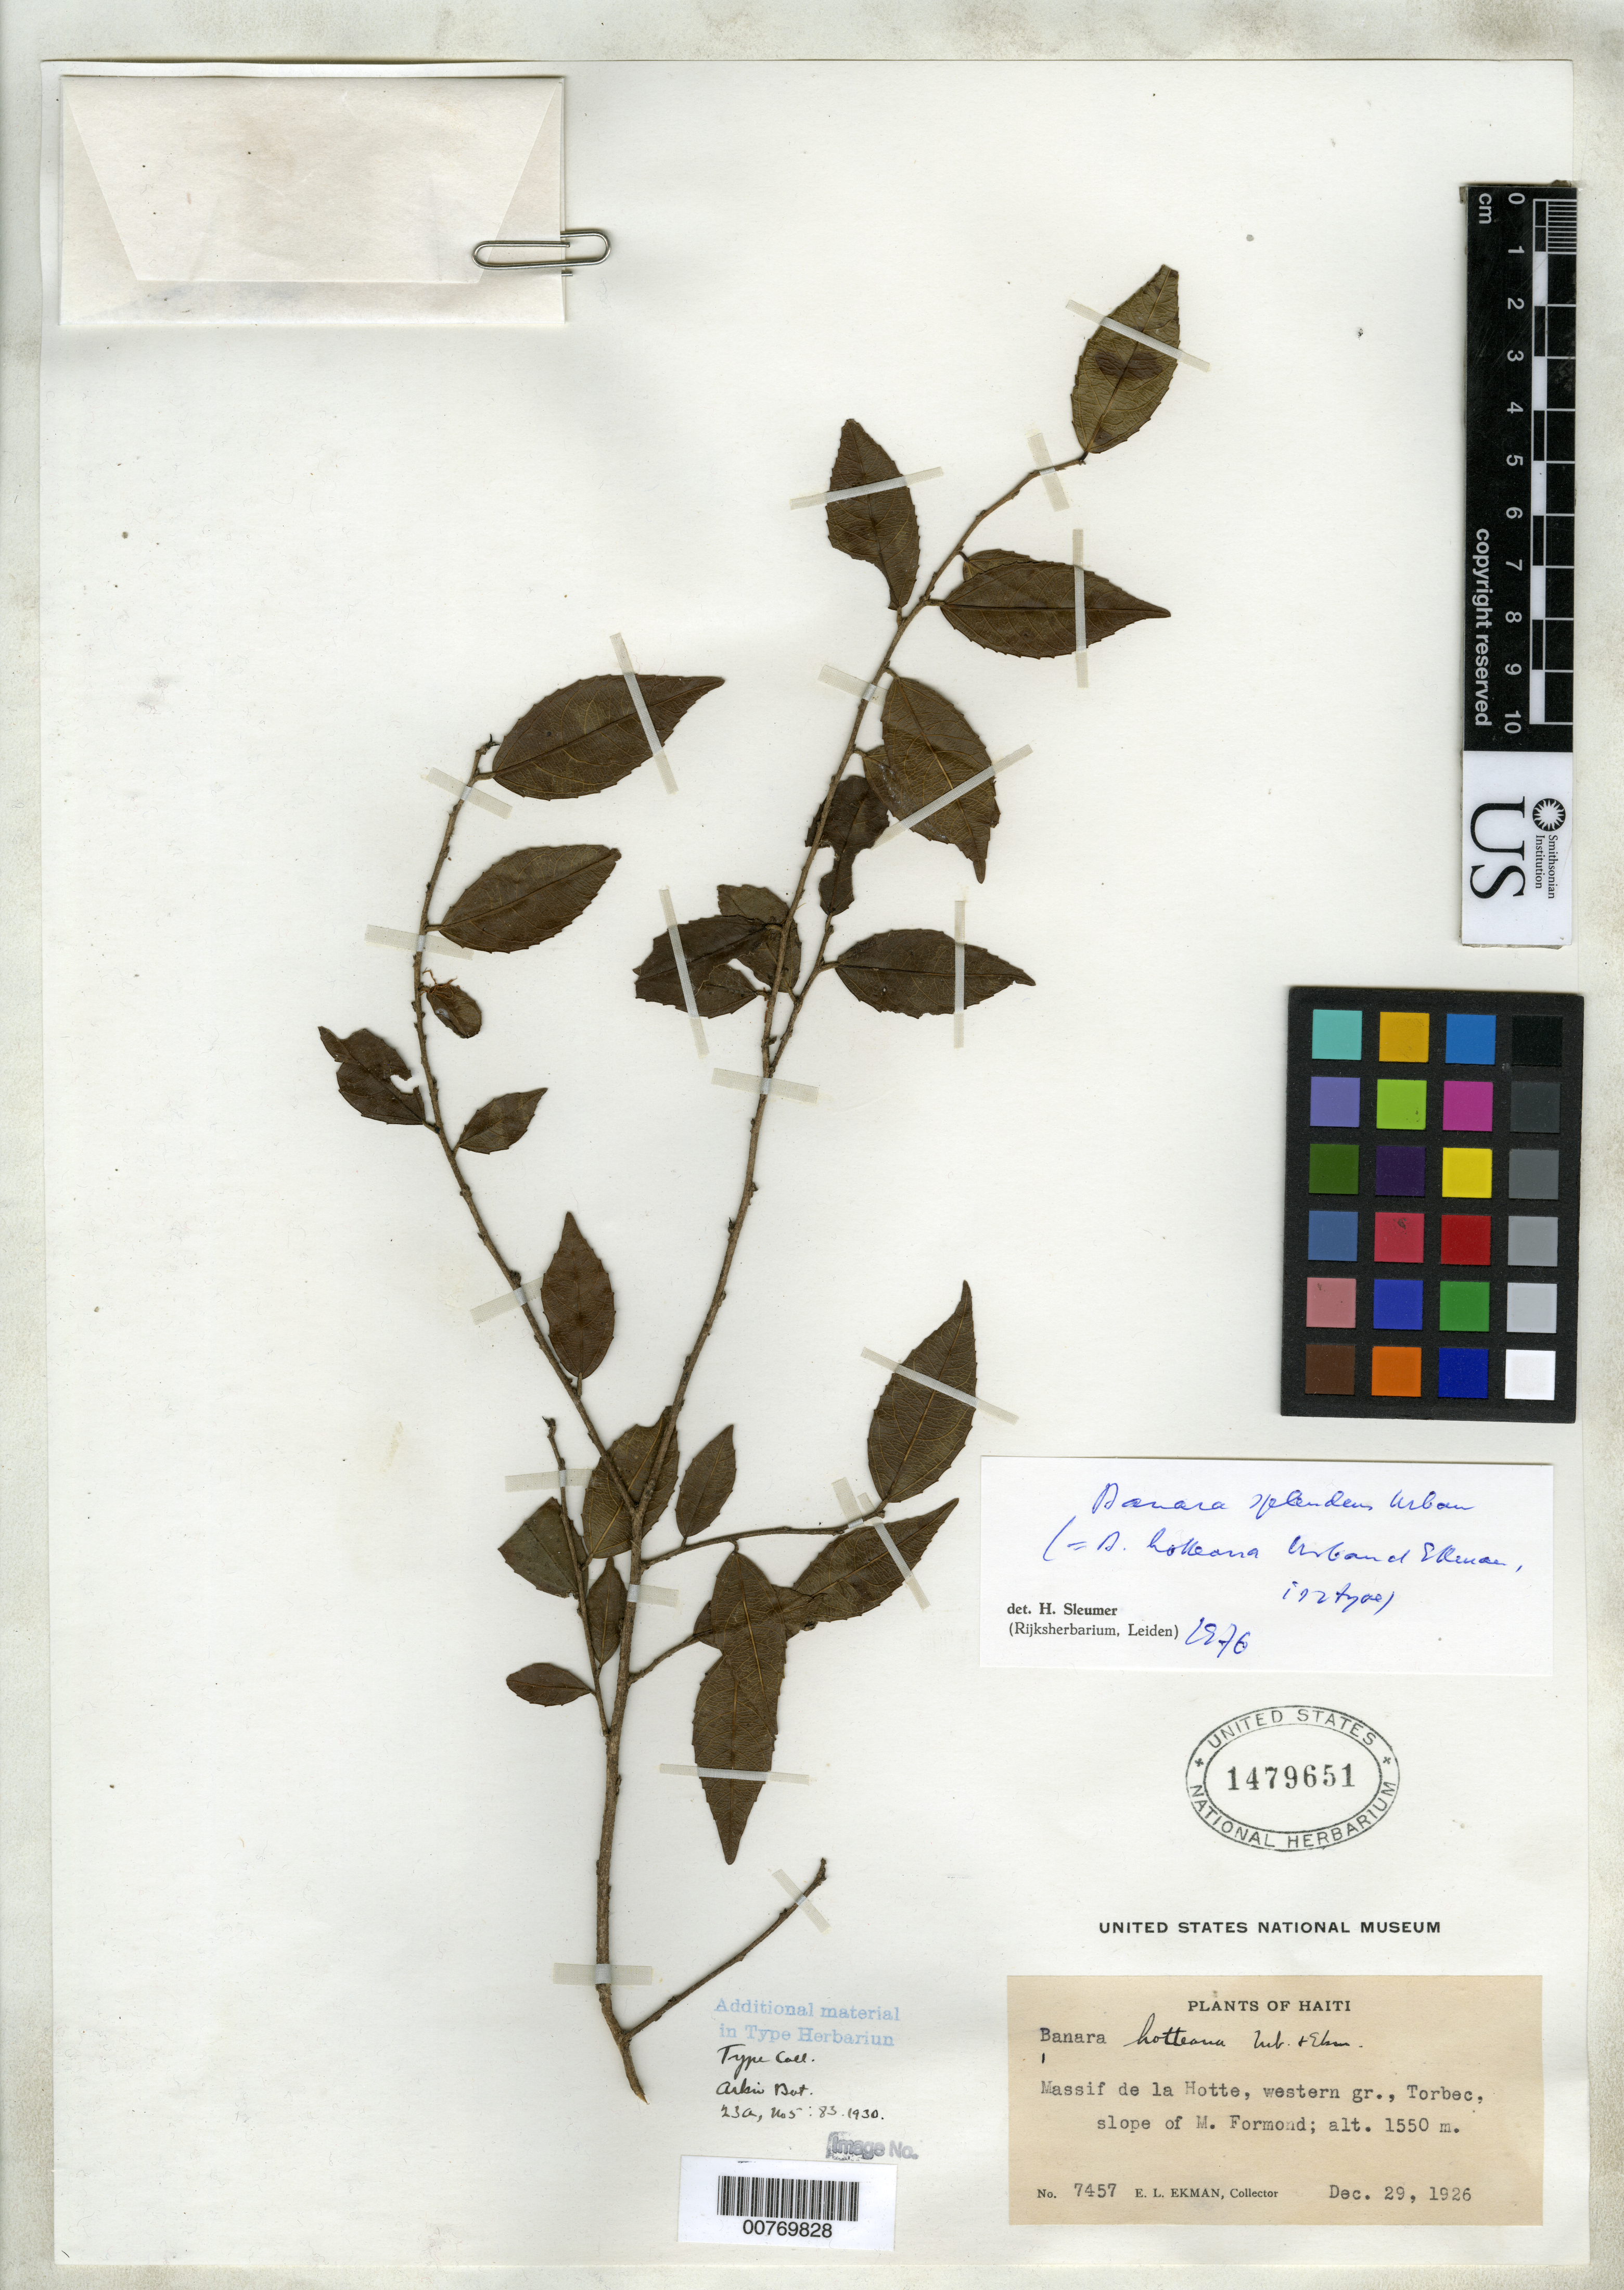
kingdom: Plantae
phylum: Tracheophyta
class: Magnoliopsida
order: Malpighiales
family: Salicaceae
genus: Banara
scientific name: Banara hotteana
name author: Urb. & Ekman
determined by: Sleumer, H. O.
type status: Isotype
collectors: E. L. Ekman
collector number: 7457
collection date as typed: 29 Dec 1926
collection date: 1926-12-29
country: Haiti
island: Hispaniola Island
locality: Massif de la Hotte, western gr., Torbec, slope of M. Formond.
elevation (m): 1550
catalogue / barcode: US 1479651